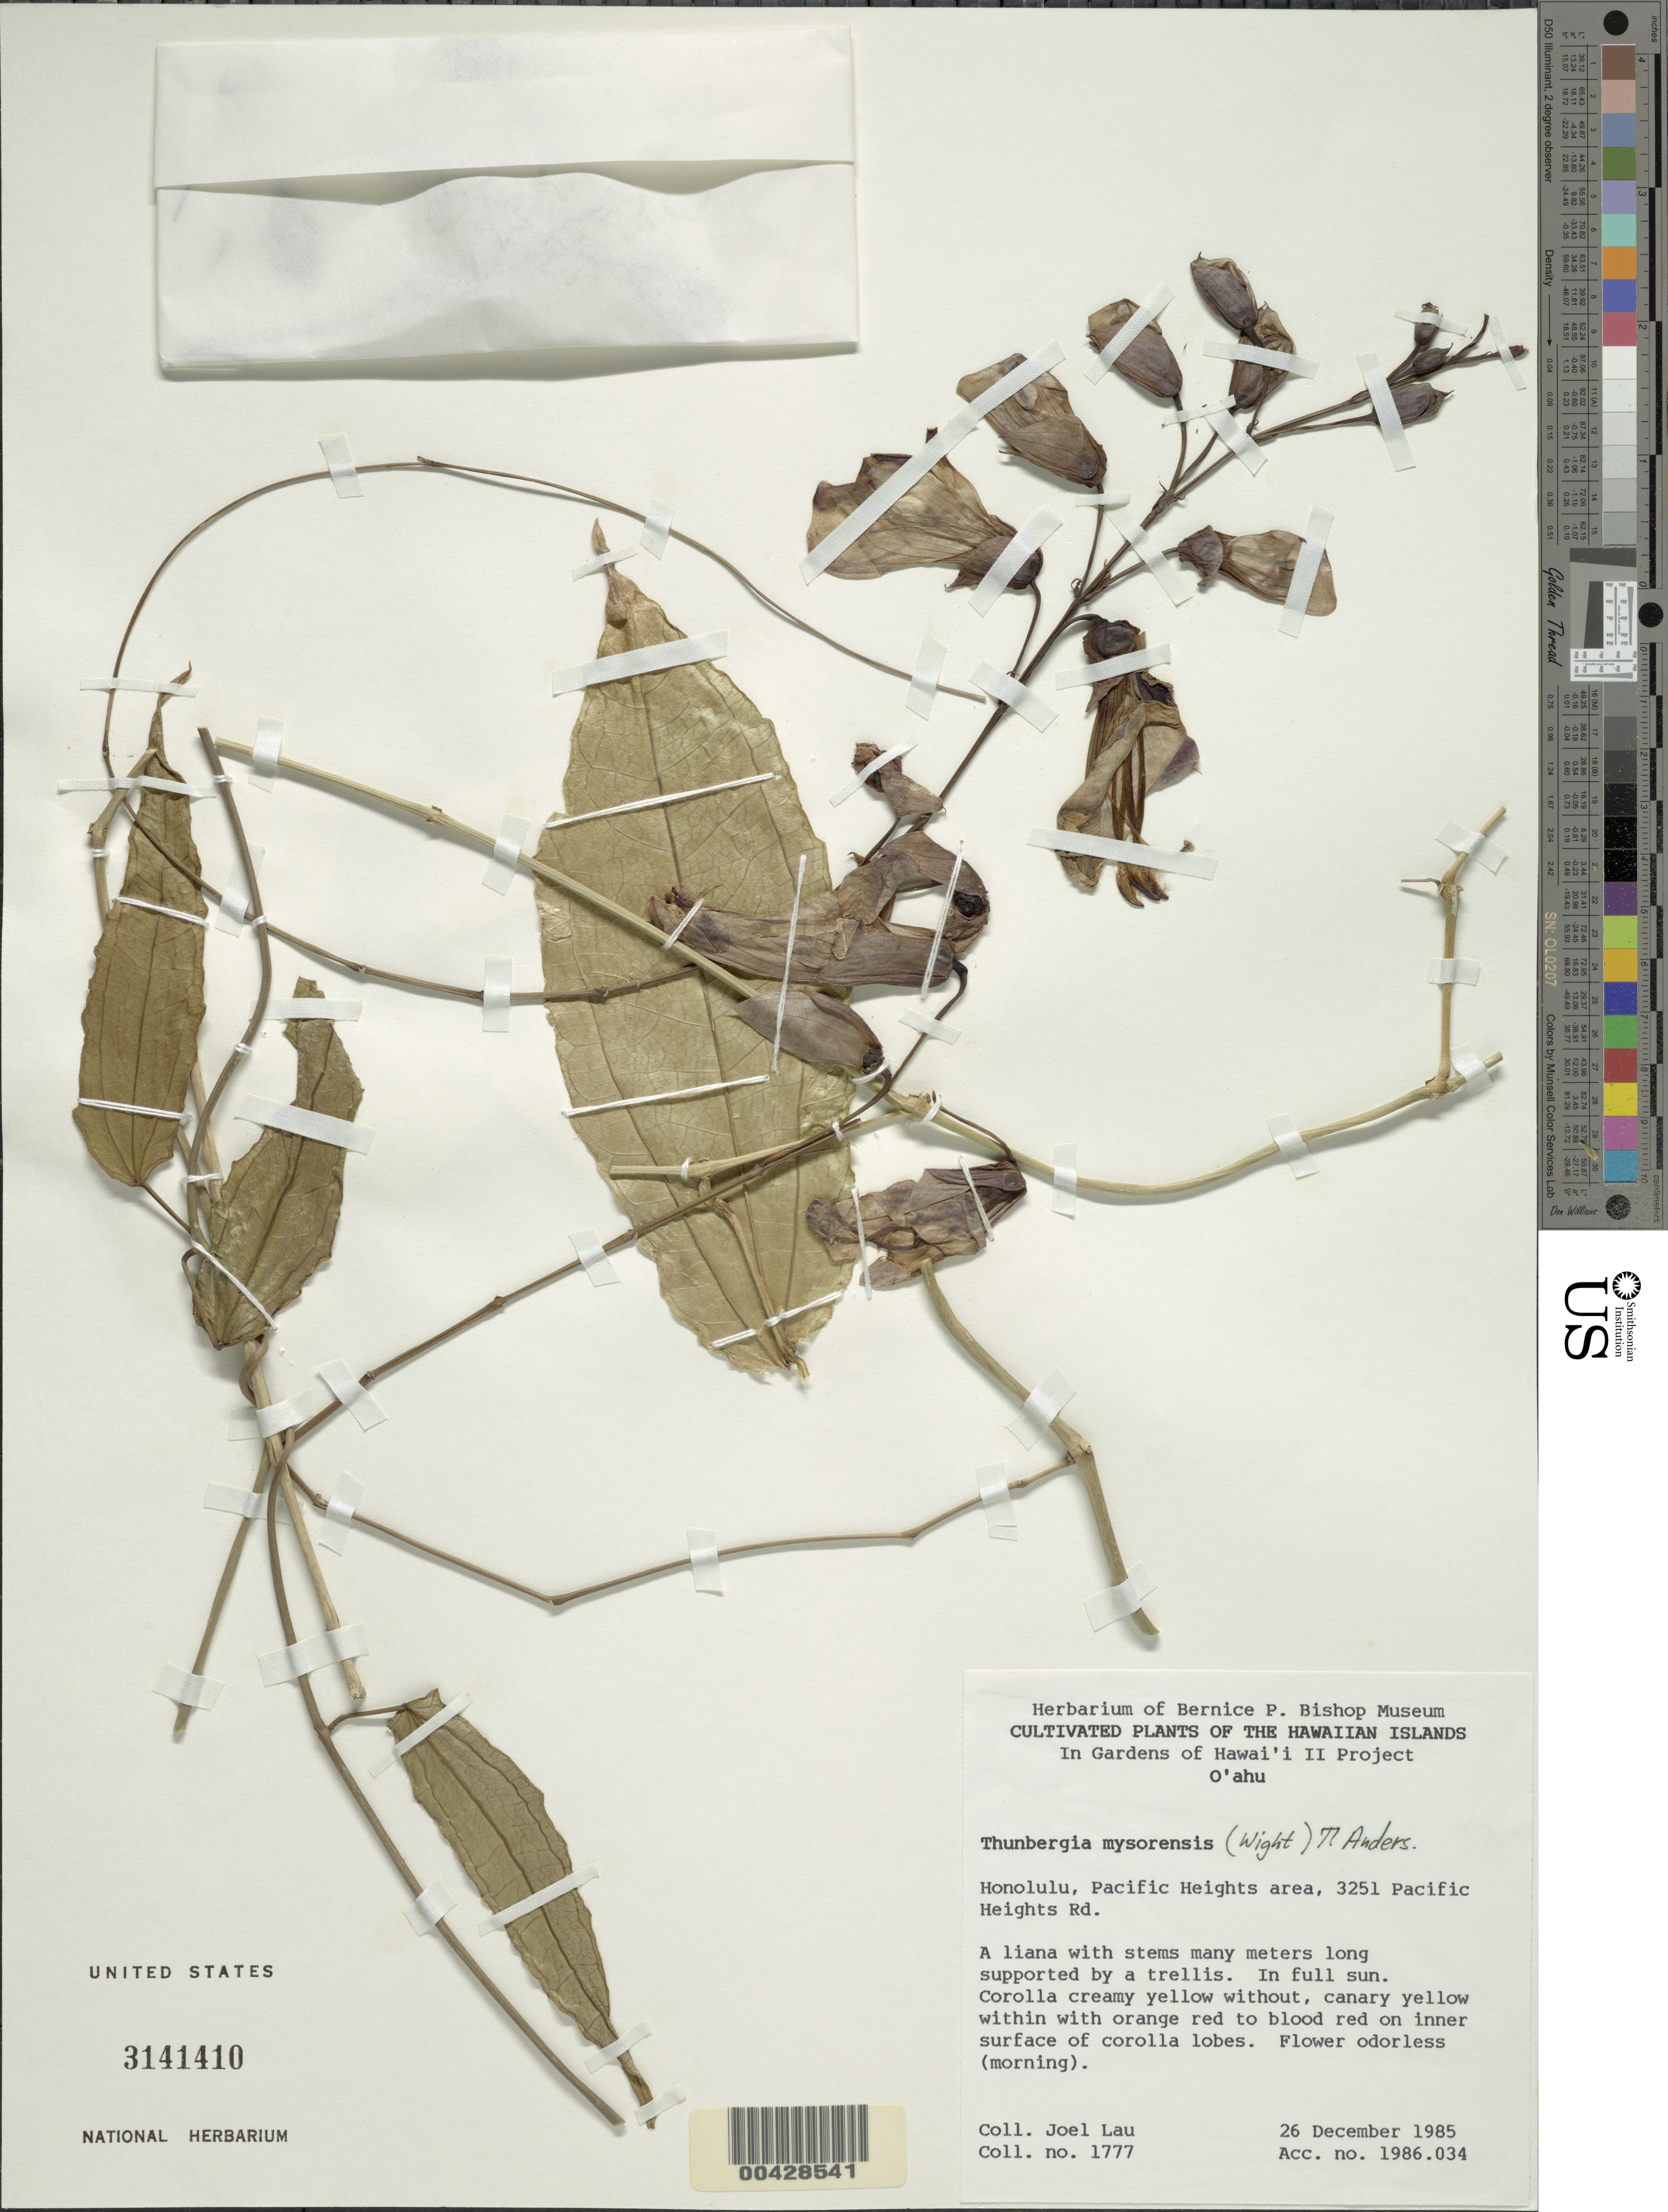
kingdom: Plantae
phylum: Tracheophyta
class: Magnoliopsida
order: Lamiales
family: Acanthaceae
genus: Thunbergia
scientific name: Thunbergia mysorensis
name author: (Wight) T. Anderson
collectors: J. Lau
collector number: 1777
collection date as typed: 26 Dec 1985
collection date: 1985-12-26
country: United States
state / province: Hawaii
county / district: Honolulu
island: Oahu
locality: Honolulu, Pacific Heights area, 3251 Pacific Heights Rd.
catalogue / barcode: US 3141410